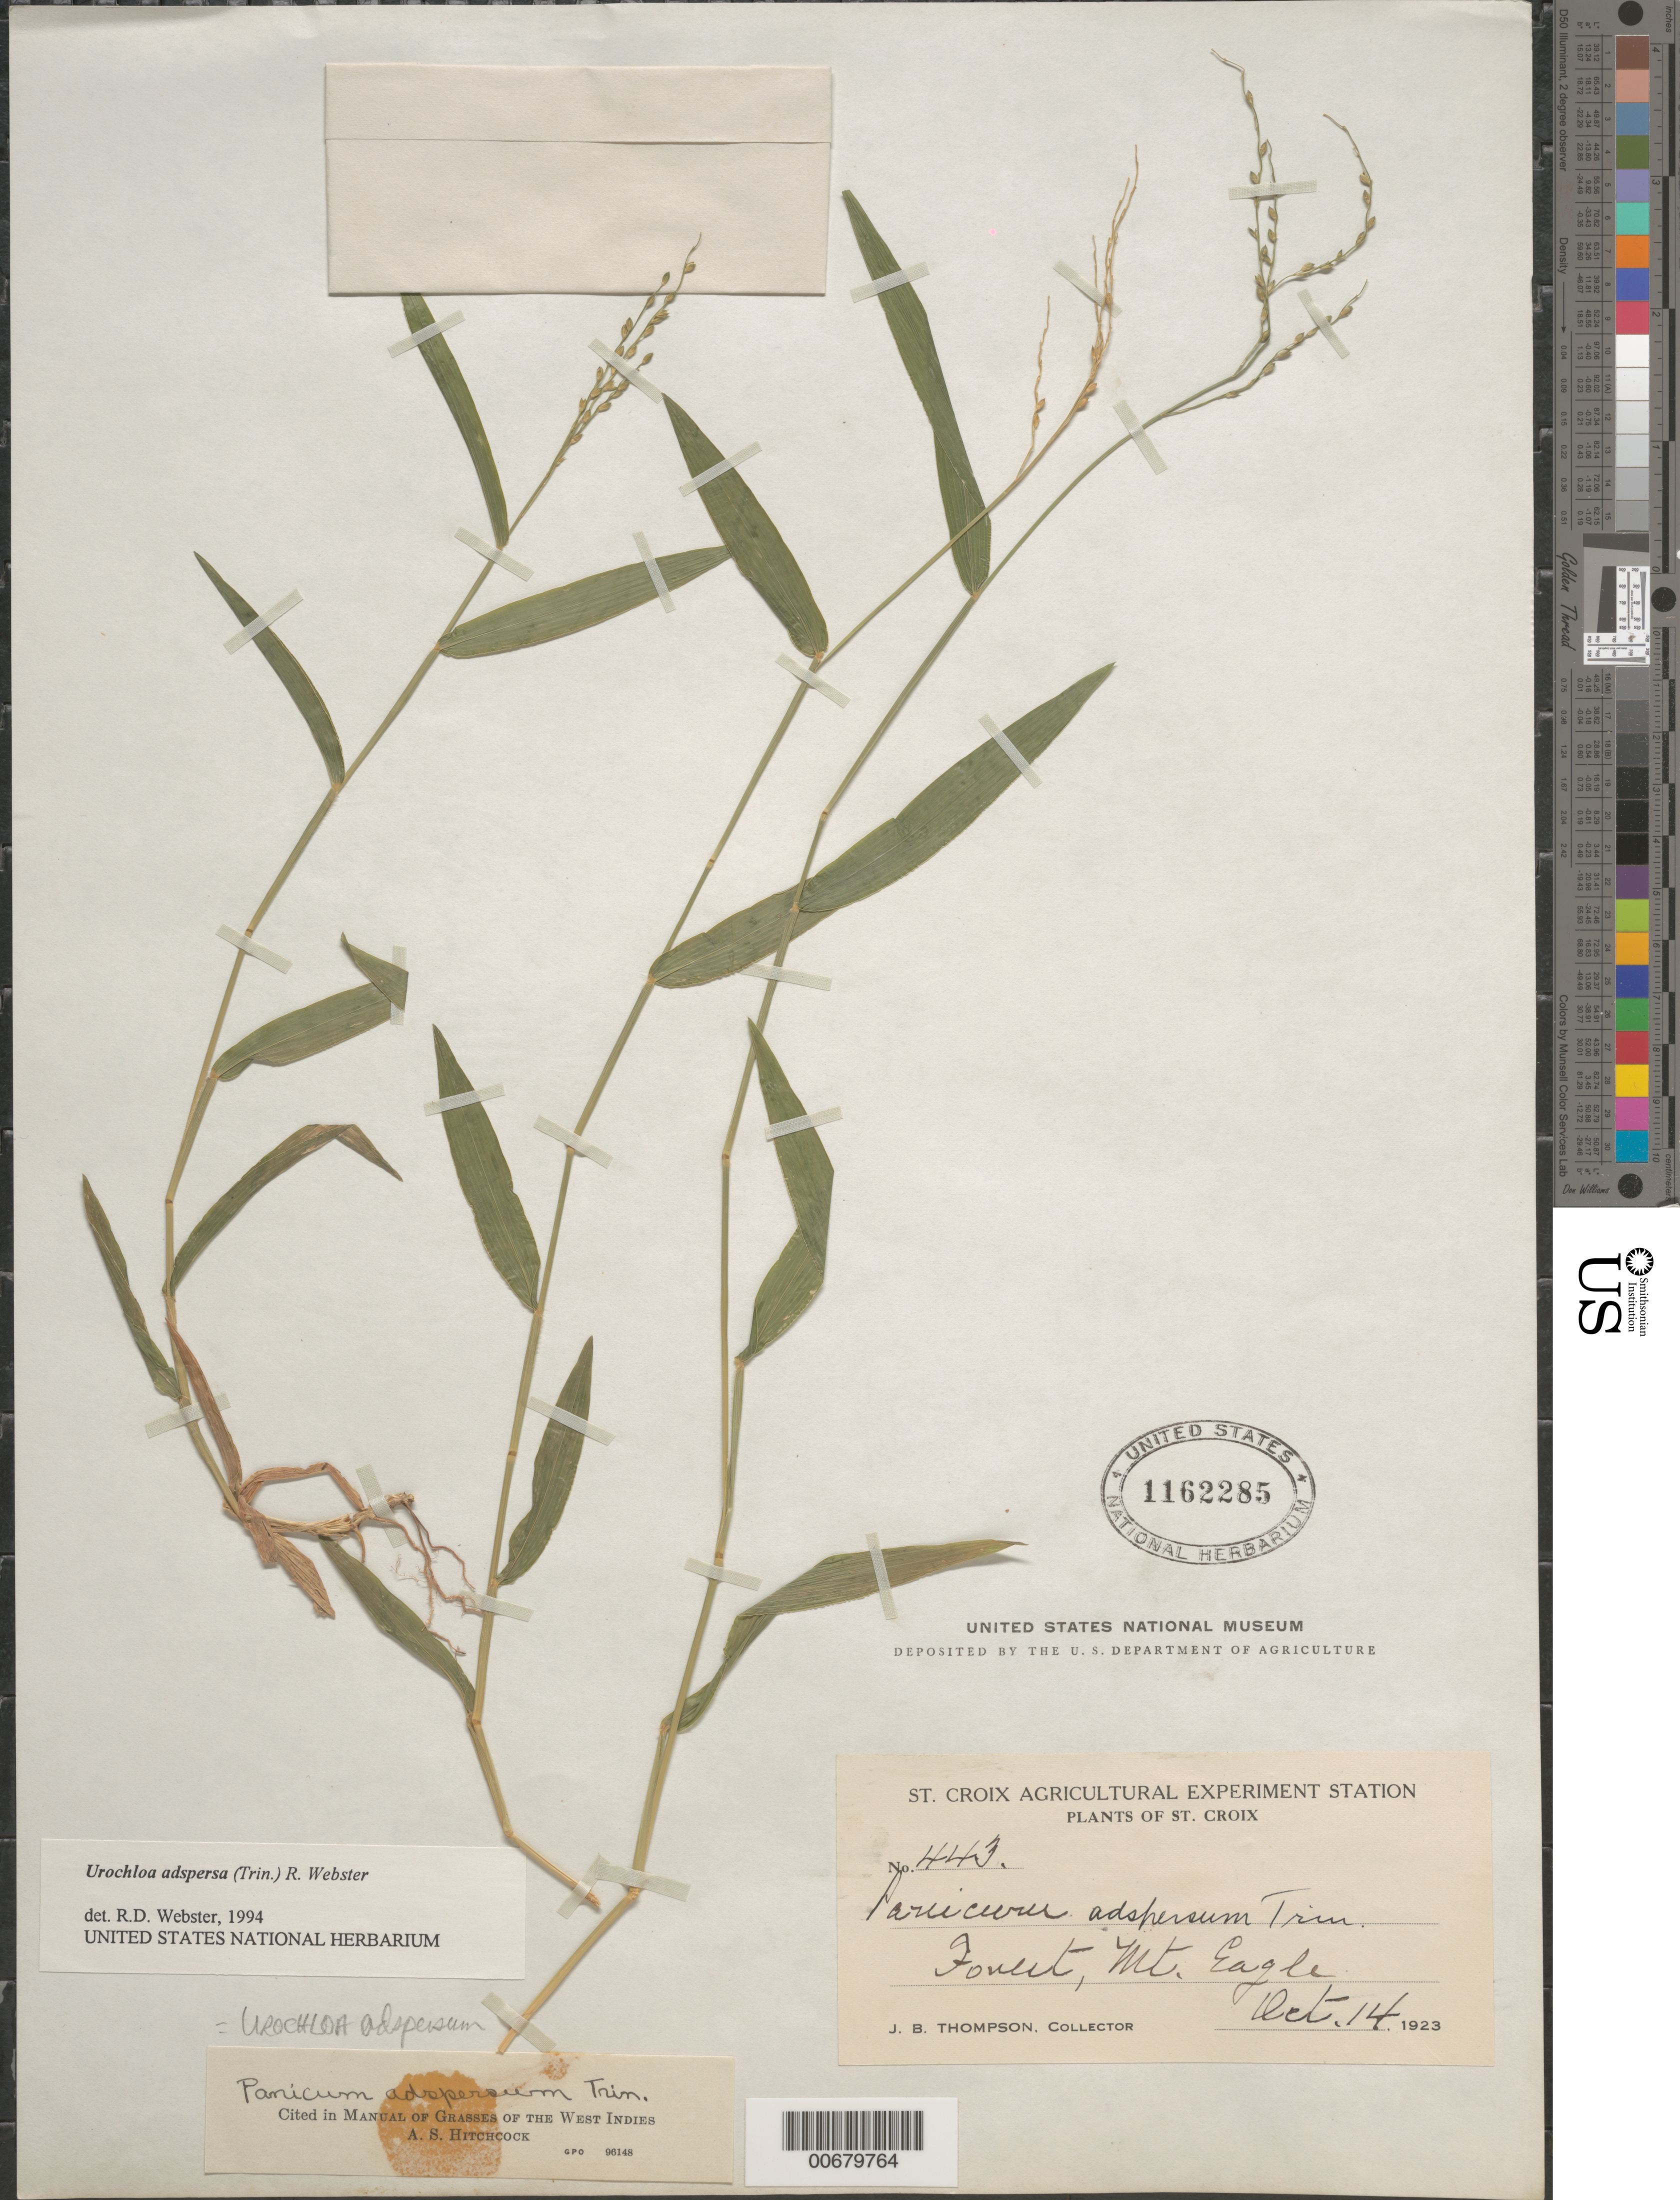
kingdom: Plantae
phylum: Tracheophyta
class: Liliopsida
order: Poales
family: Poaceae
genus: Urochloa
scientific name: Urochloa adspersa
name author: (Trin.) R.D. Webster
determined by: Webster, Robert D.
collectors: J. B. Thompson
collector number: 443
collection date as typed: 14 Oct 1923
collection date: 1923-10-14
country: U.S. Virgin Islands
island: St. Croix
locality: St. Croix; Mt. Eagle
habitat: Forest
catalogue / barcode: US 1162285